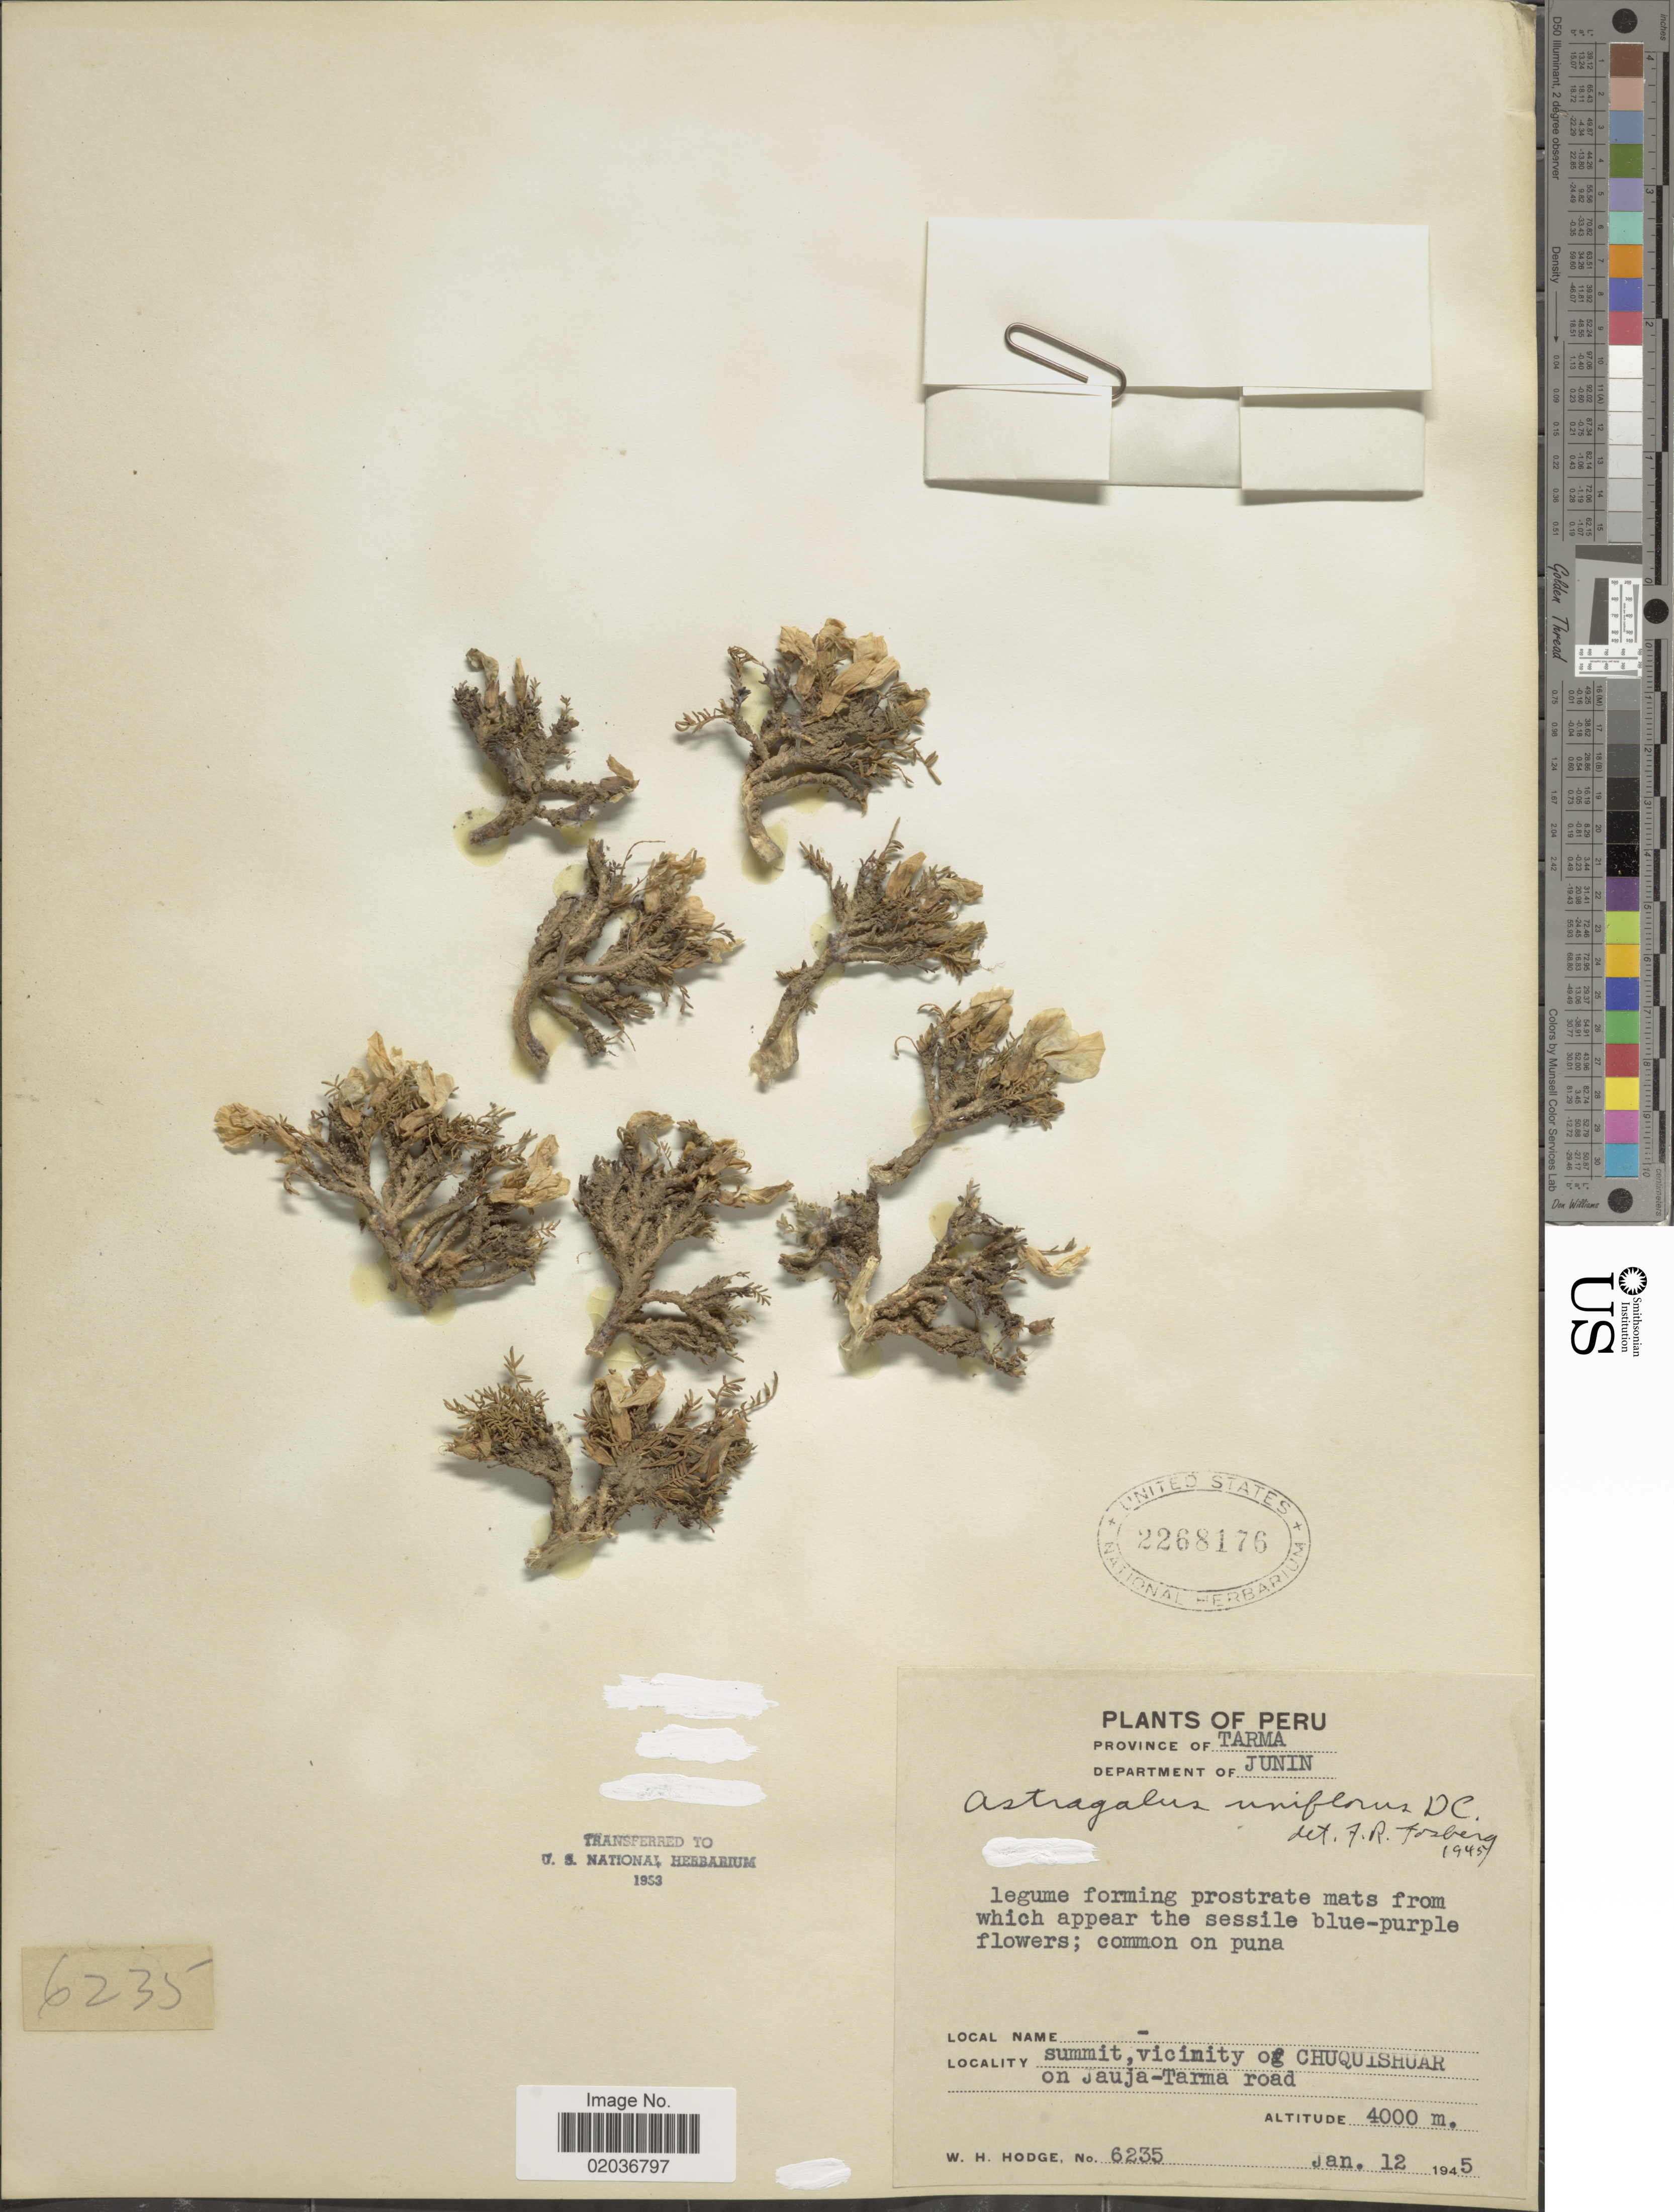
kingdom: Plantae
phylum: Tracheophyta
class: Magnoliopsida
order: Fabales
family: Fabaceae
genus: Astragalus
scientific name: Astragalus uniflorus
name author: DC.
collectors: W. Hodge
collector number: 6235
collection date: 1945-01-12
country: Peru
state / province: Junín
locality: Province of Tarma, Department of Junin, summit, vicinity of Chuquishuar on Jauja-Tarma road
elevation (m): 4000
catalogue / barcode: US 2268176